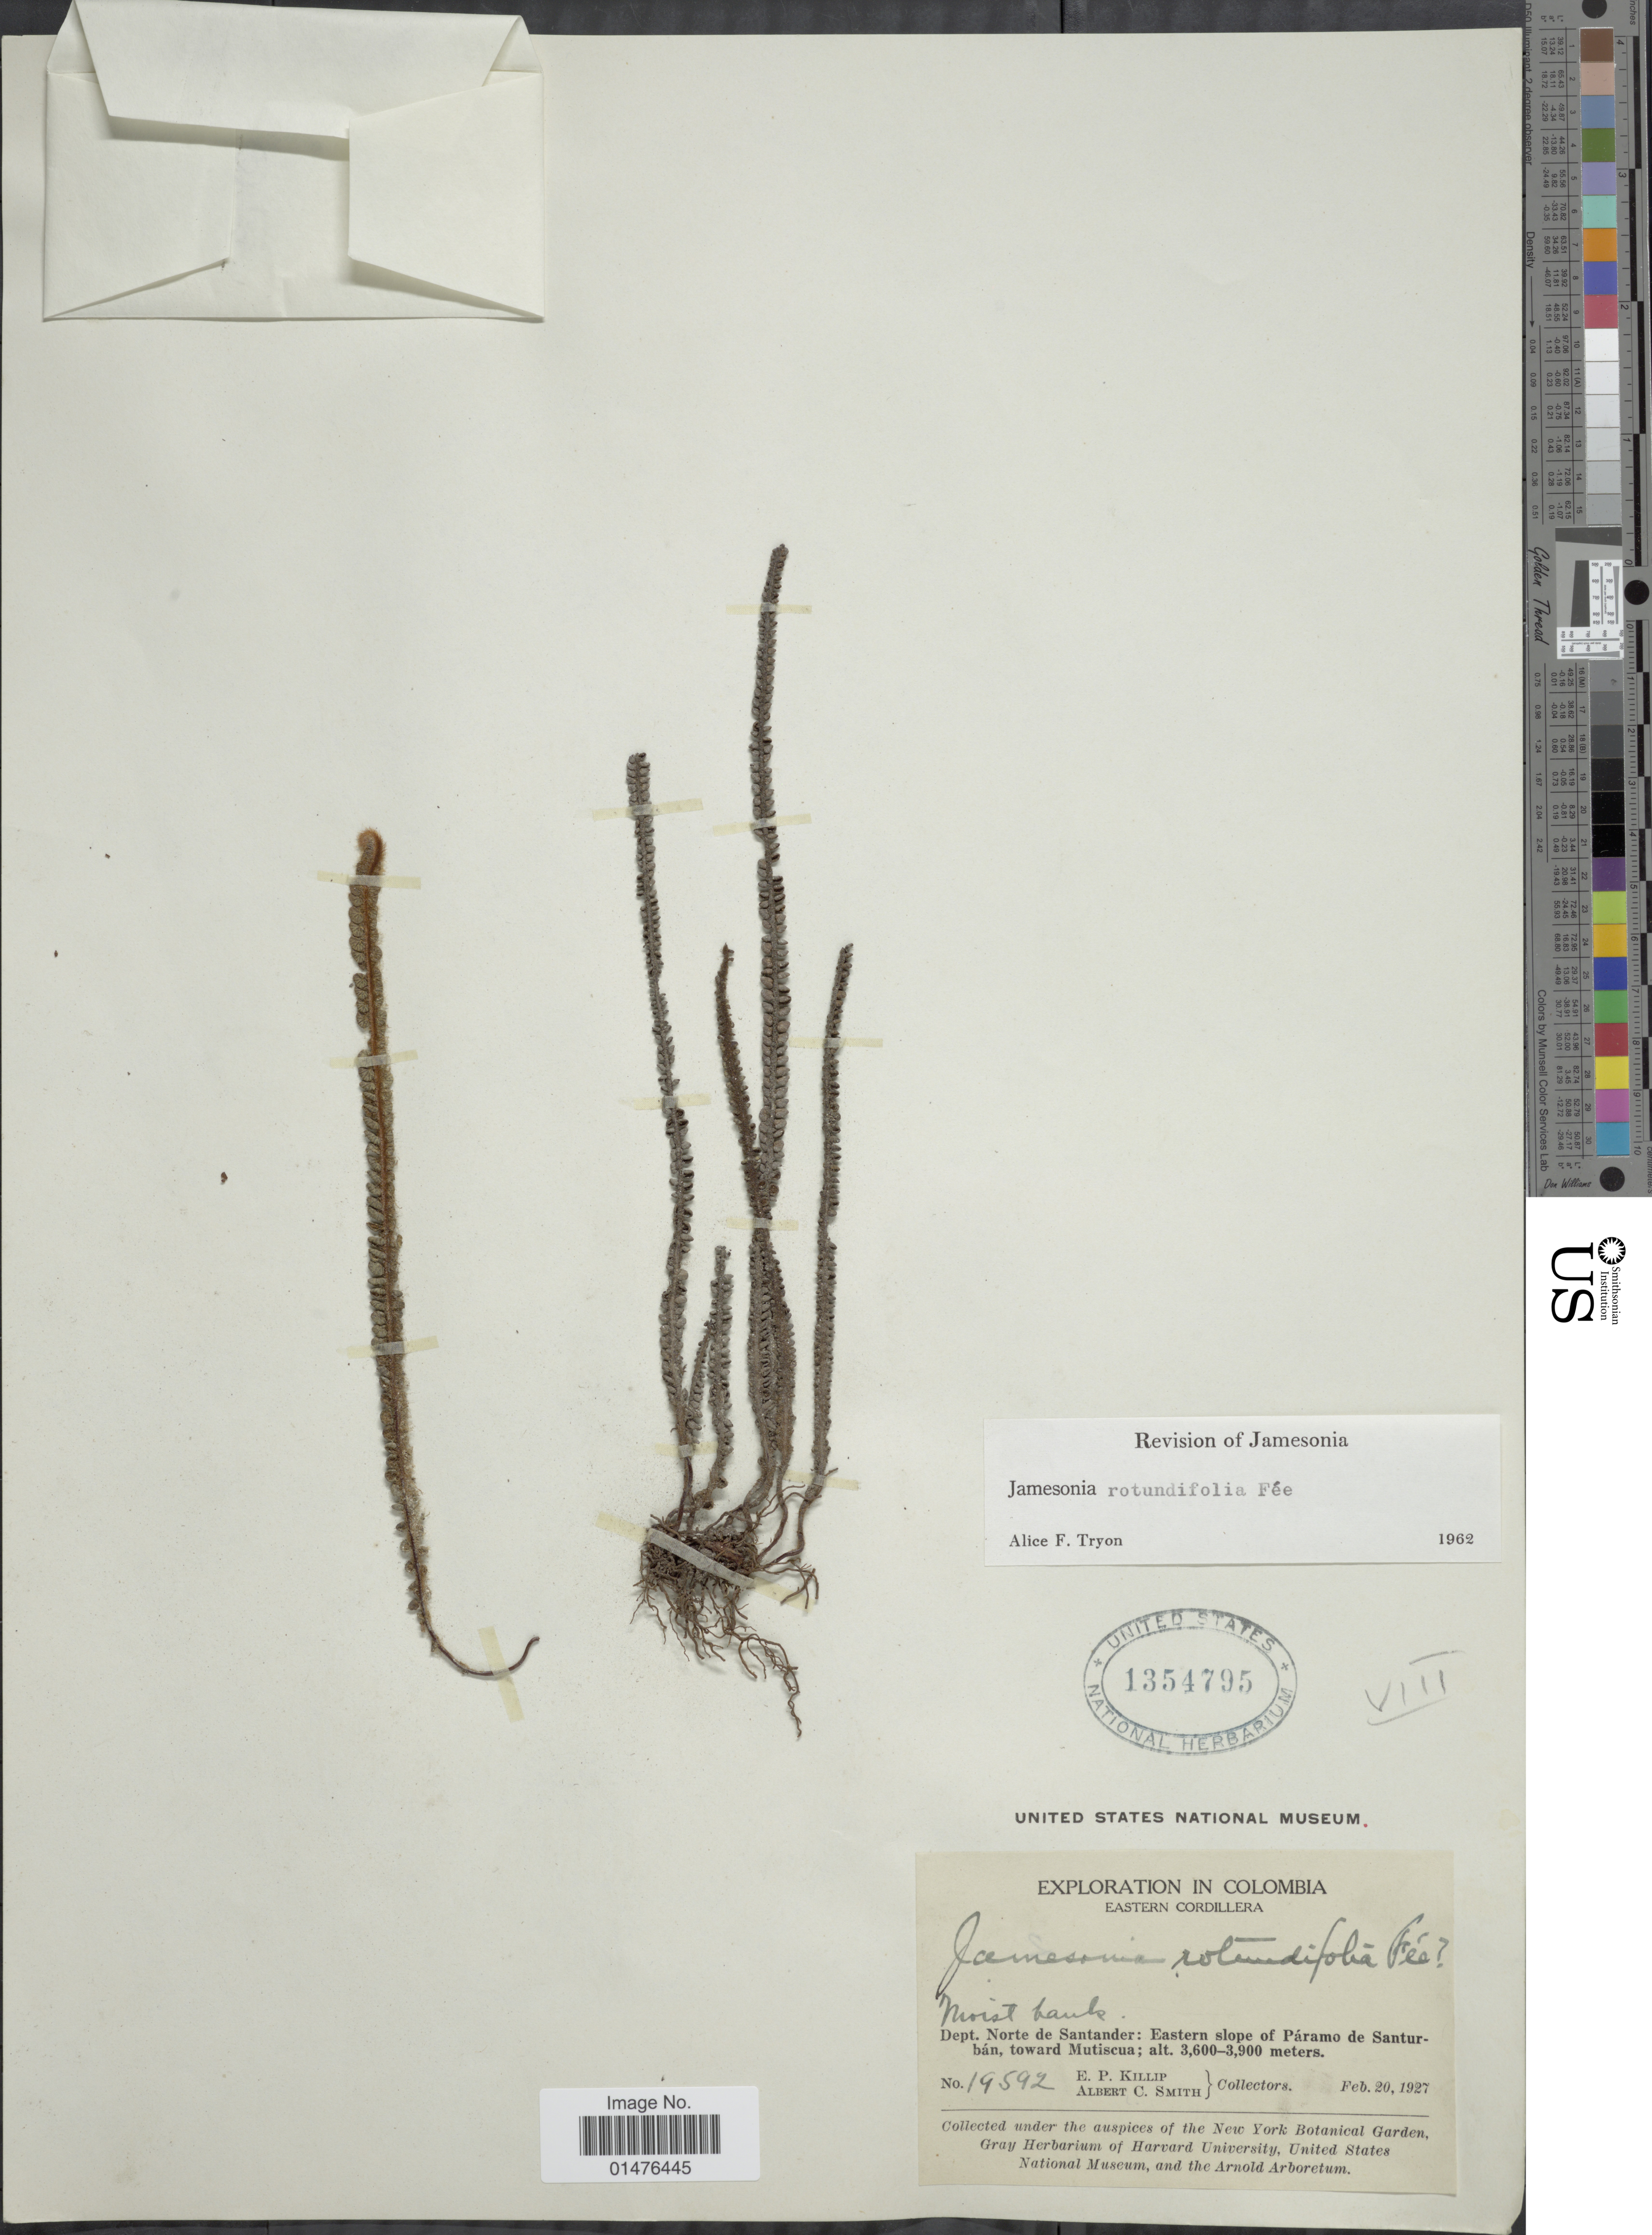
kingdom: Plantae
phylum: Tracheophyta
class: Polypodiopsida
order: Polypodiales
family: Pteridaceae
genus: Jamesonia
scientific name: Jamesonia rotundifolia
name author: Fée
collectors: E. P. Killip & A. C. Smith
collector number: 19592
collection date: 1927-02-20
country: Colombia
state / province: Norte de Santander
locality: Eastern Cordillera, Eastern slope of Páramo de Santurbán, toward Mutiscua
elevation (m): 3600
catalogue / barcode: US 1354795